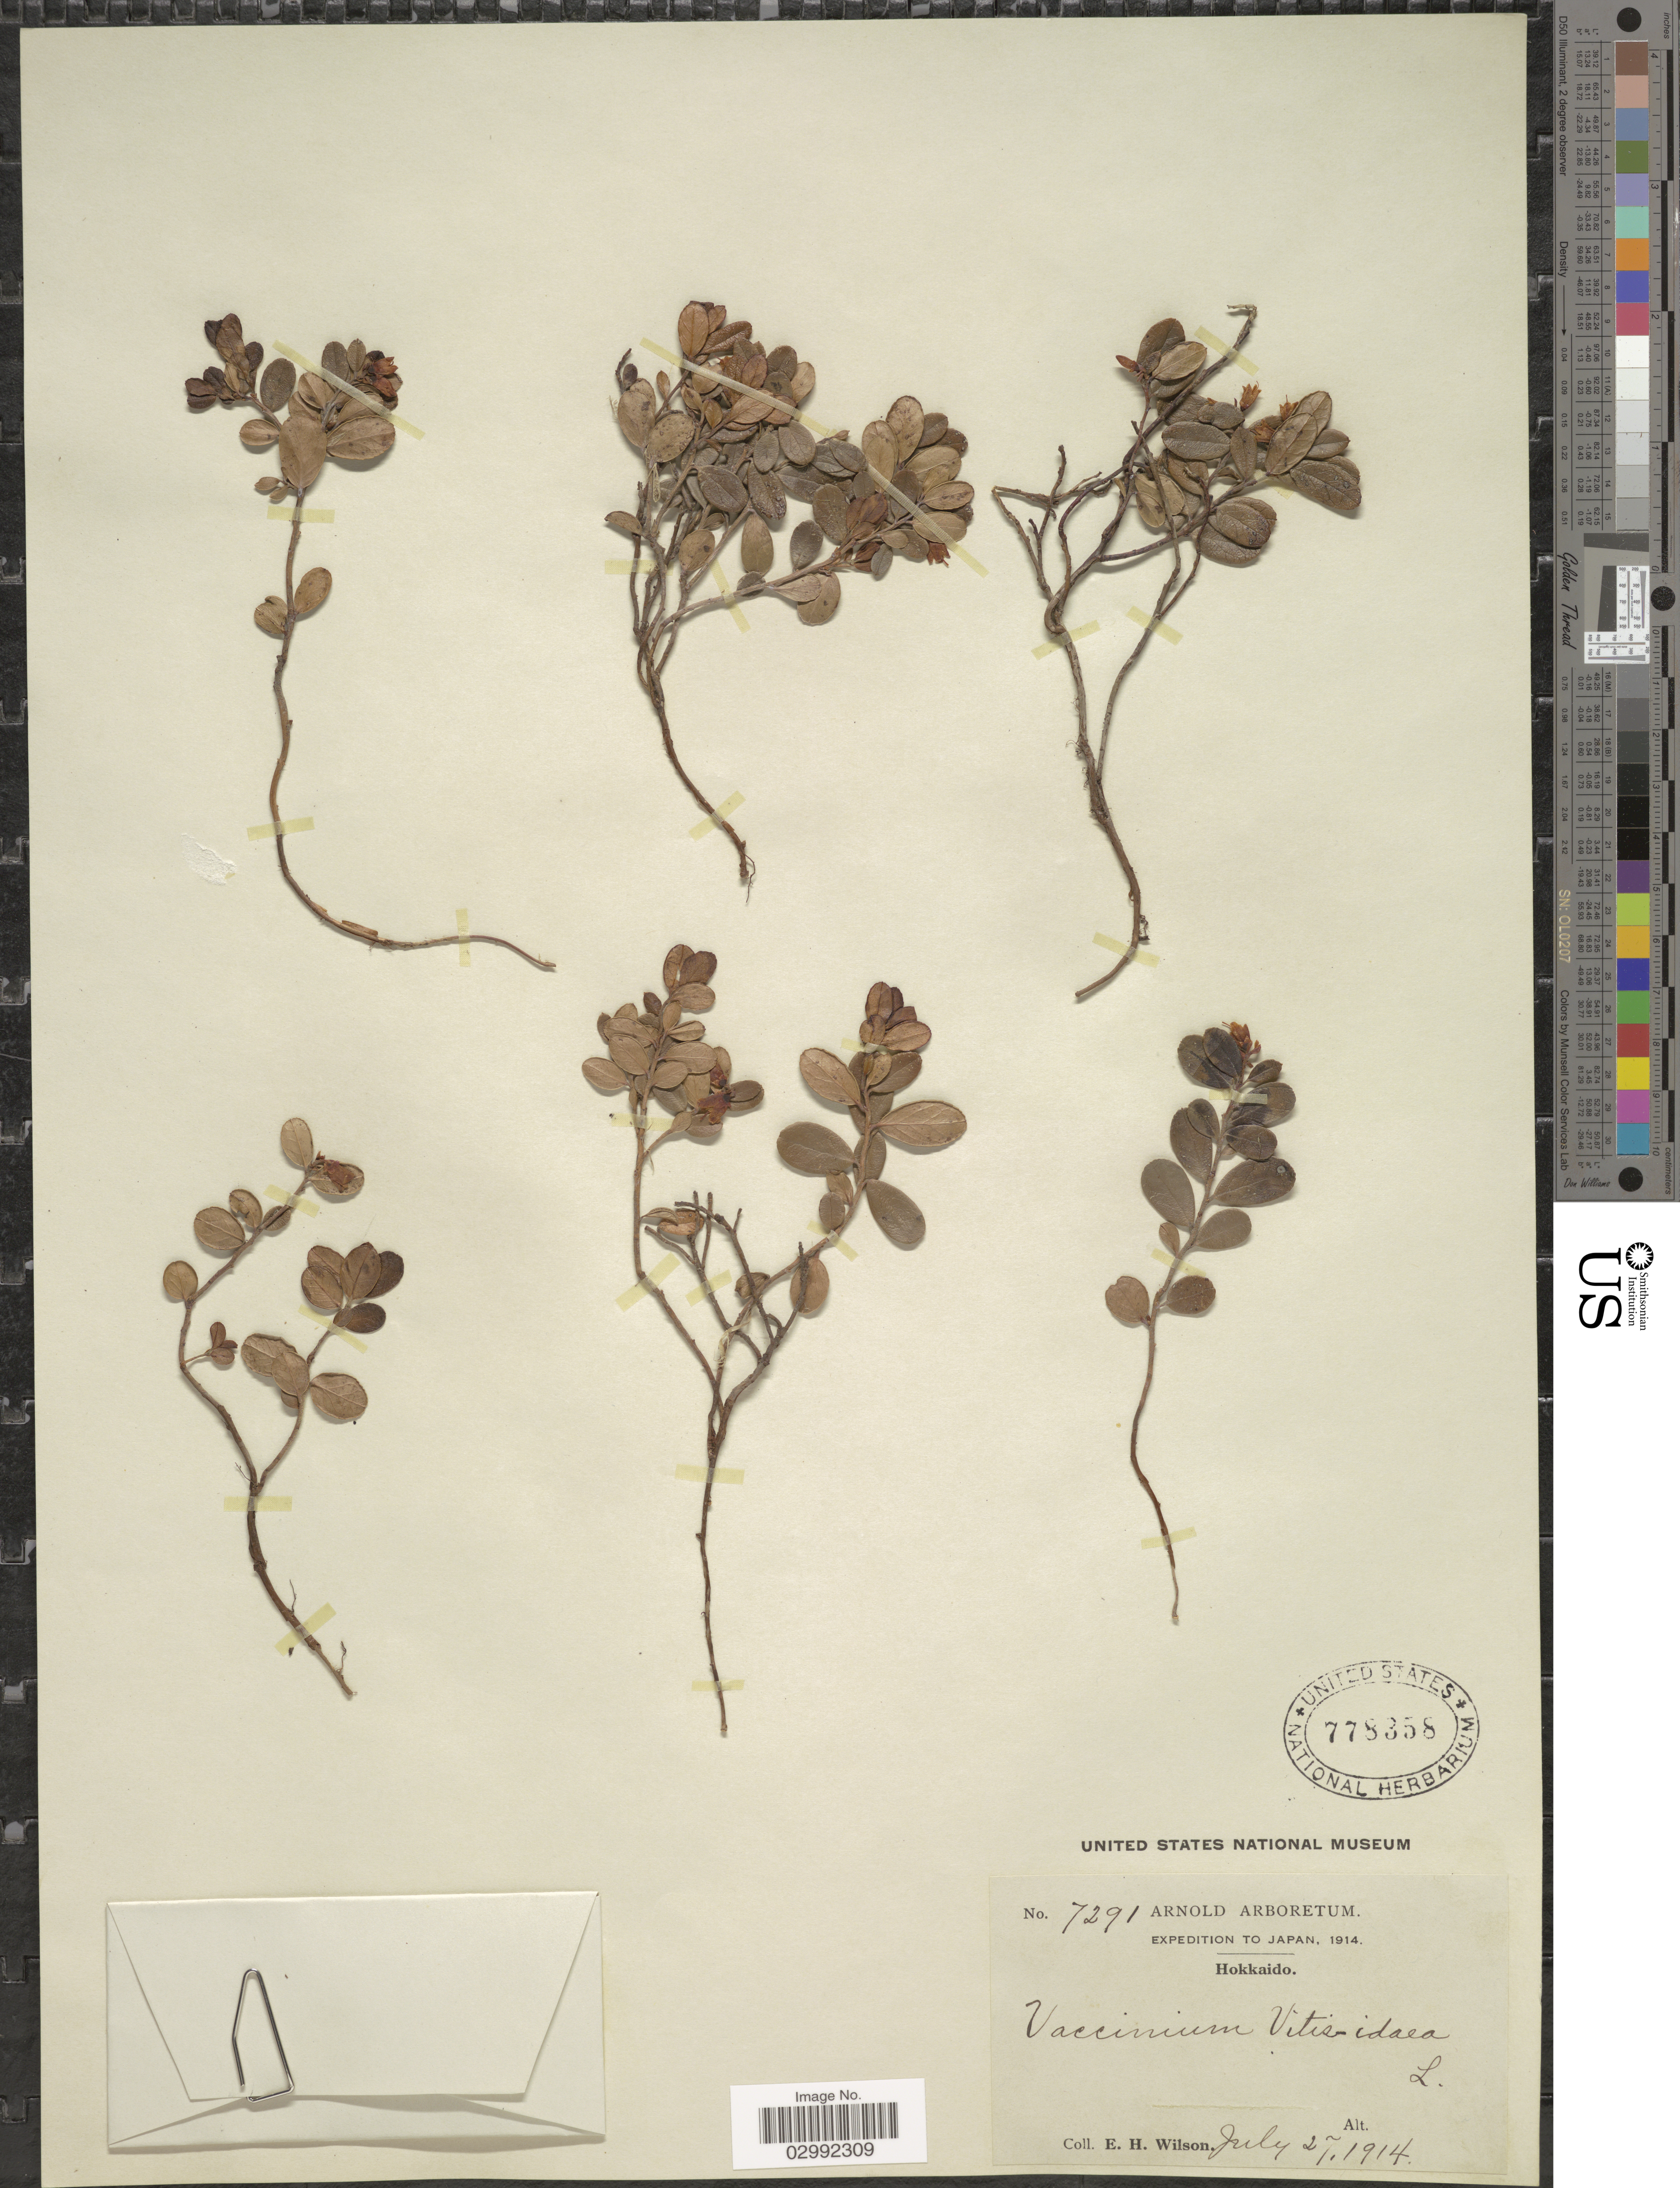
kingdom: Plantae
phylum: Tracheophyta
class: Magnoliopsida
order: Ericales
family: Ericaceae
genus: Vaccinium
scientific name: Vaccinium vitis-idaea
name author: L.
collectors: E. Wilson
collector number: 7291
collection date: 1914-07-27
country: Japan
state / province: Hokkaidō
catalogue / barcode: US 778358